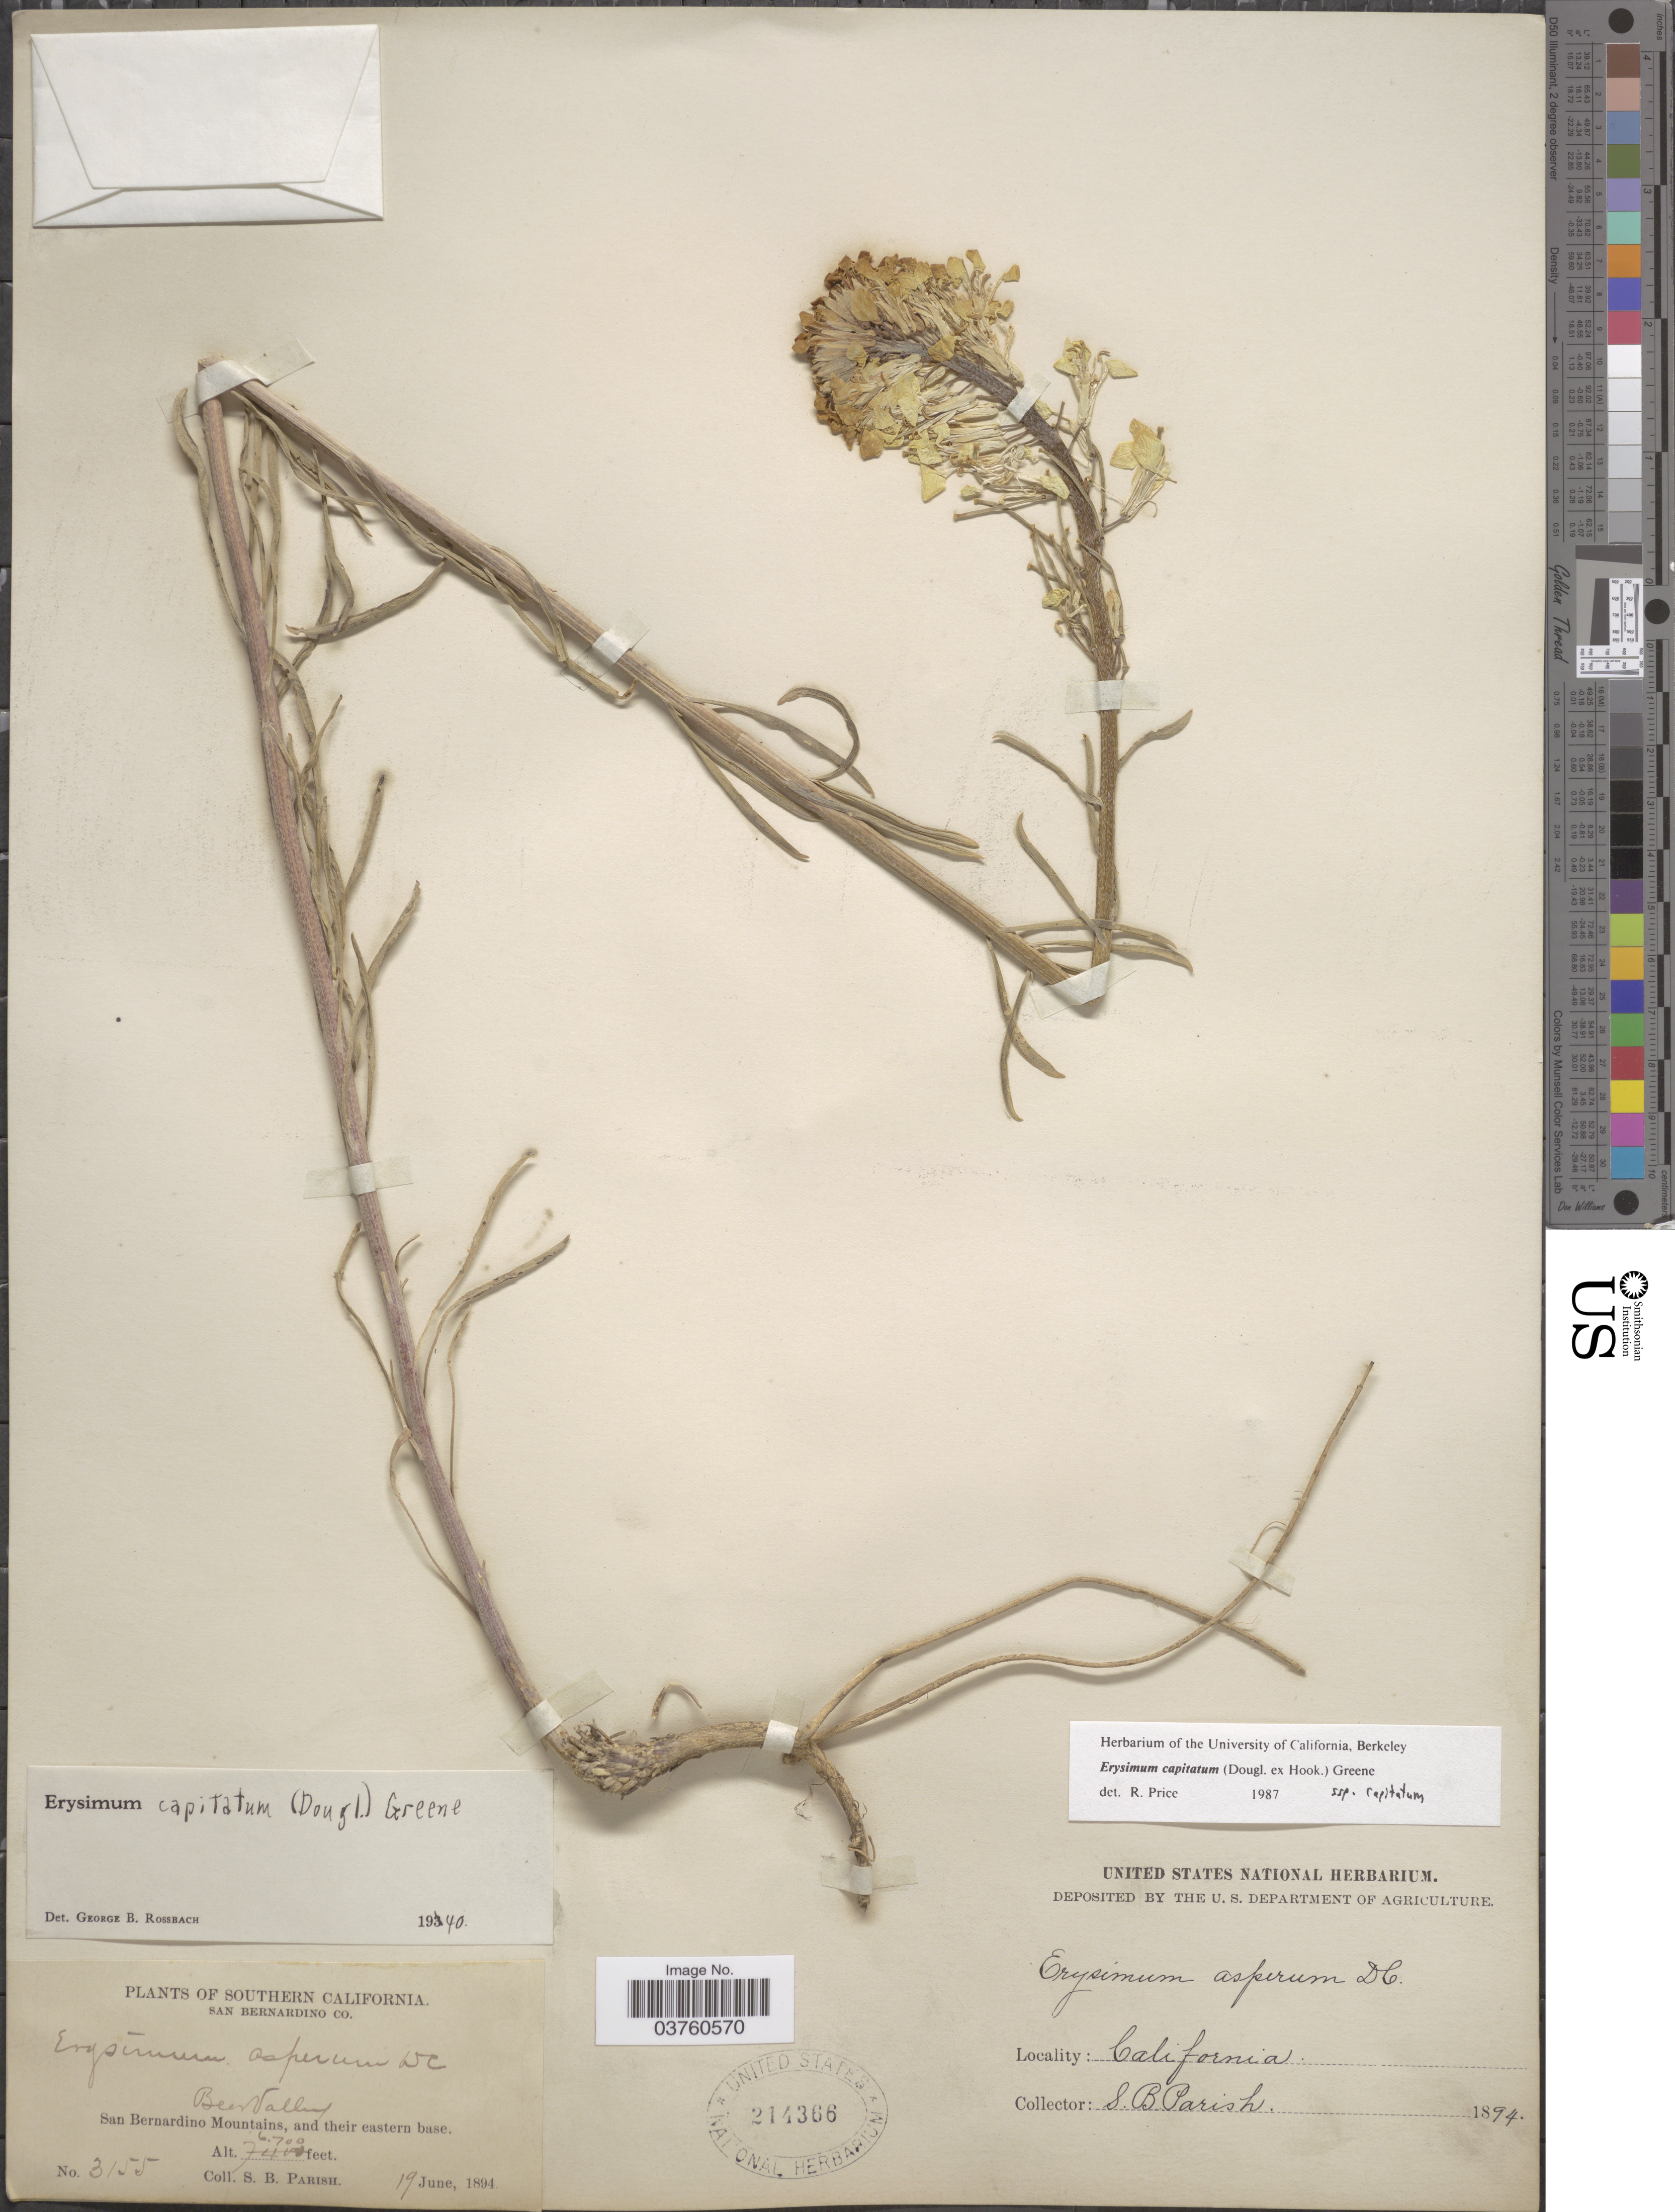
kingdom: Plantae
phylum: Tracheophyta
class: Magnoliopsida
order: Brassicales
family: Brassicaceae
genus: Erysimum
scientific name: Erysimum capitatum subsp. capitatum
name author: (Douglas ex Hook.) Greene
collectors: S. B. Parish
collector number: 3155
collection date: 1894-06-19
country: United States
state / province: California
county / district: San Bernardino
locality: Southern California. San Bernardino Co. Bear Valley. San Bernardino Mountains, and their eastern base.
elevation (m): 2042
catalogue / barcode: US 214366